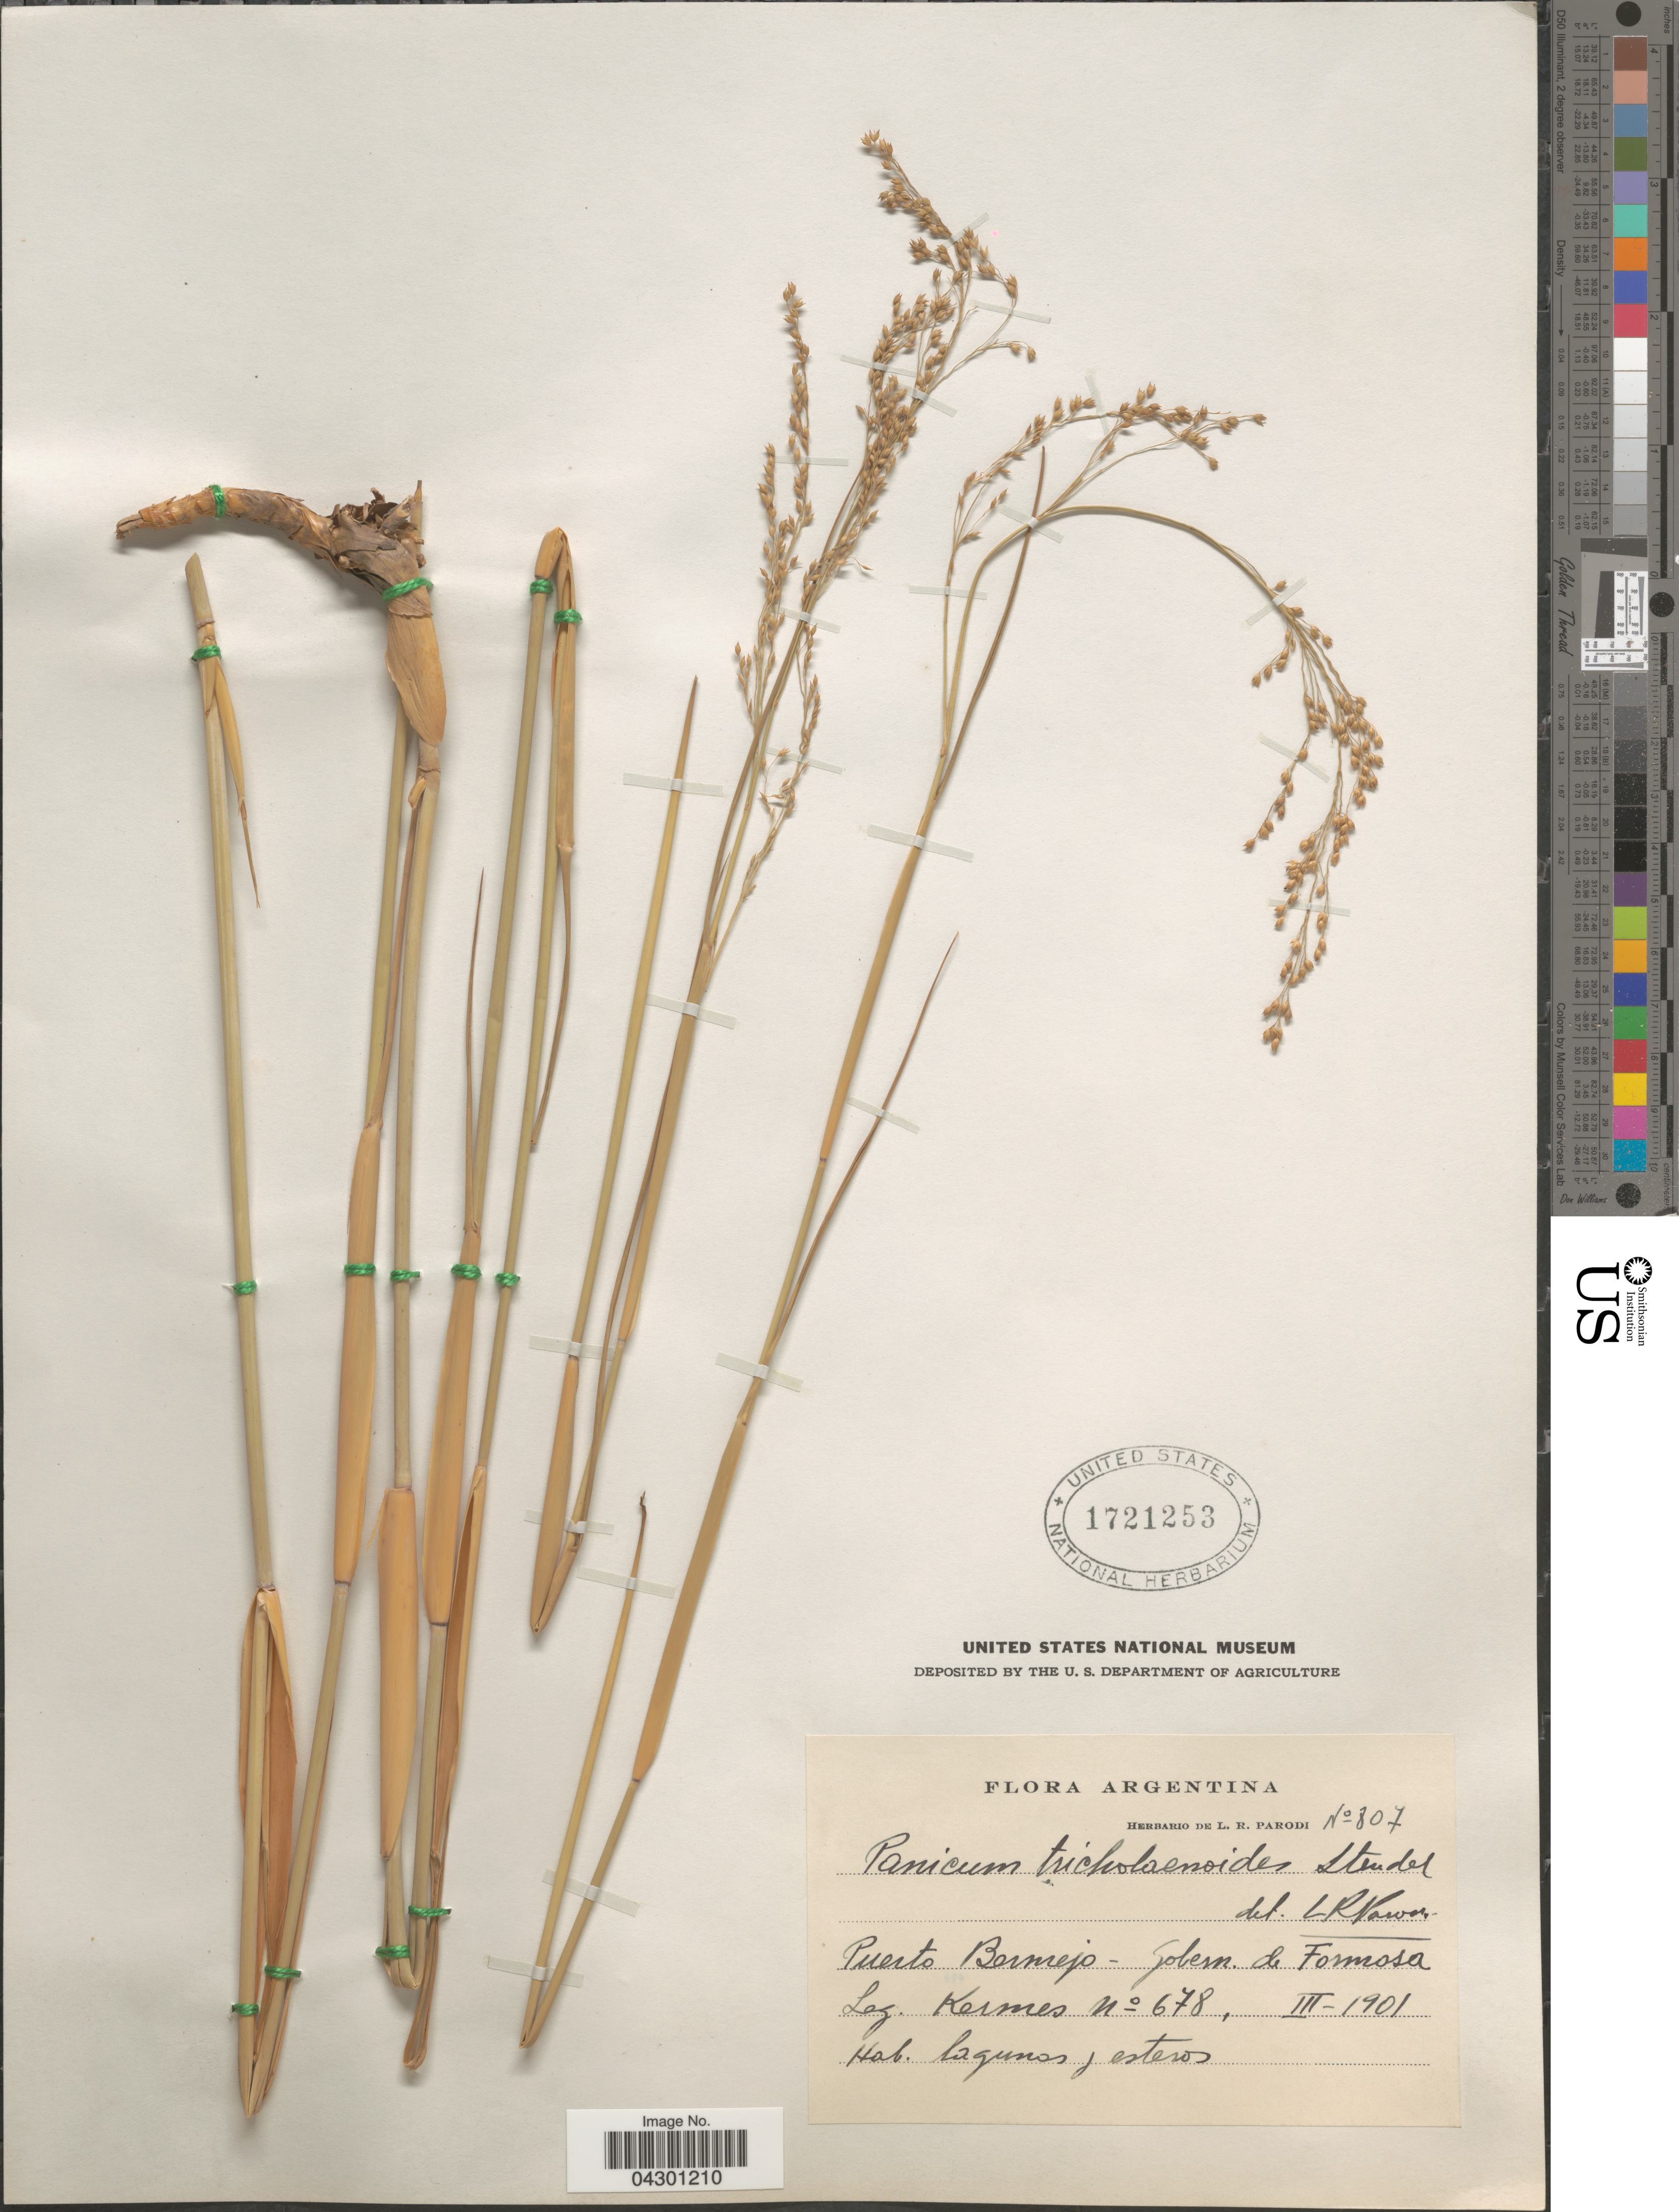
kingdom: Plantae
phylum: Tracheophyta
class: Liliopsida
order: Poales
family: Poaceae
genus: Panicum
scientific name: Panicum tricholaenoides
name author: Steud.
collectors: Kermes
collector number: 678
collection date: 1901-03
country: Argentina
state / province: Formosa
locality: Puerto Bermejo. Gobern. de Formosa.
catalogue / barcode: US 1721253